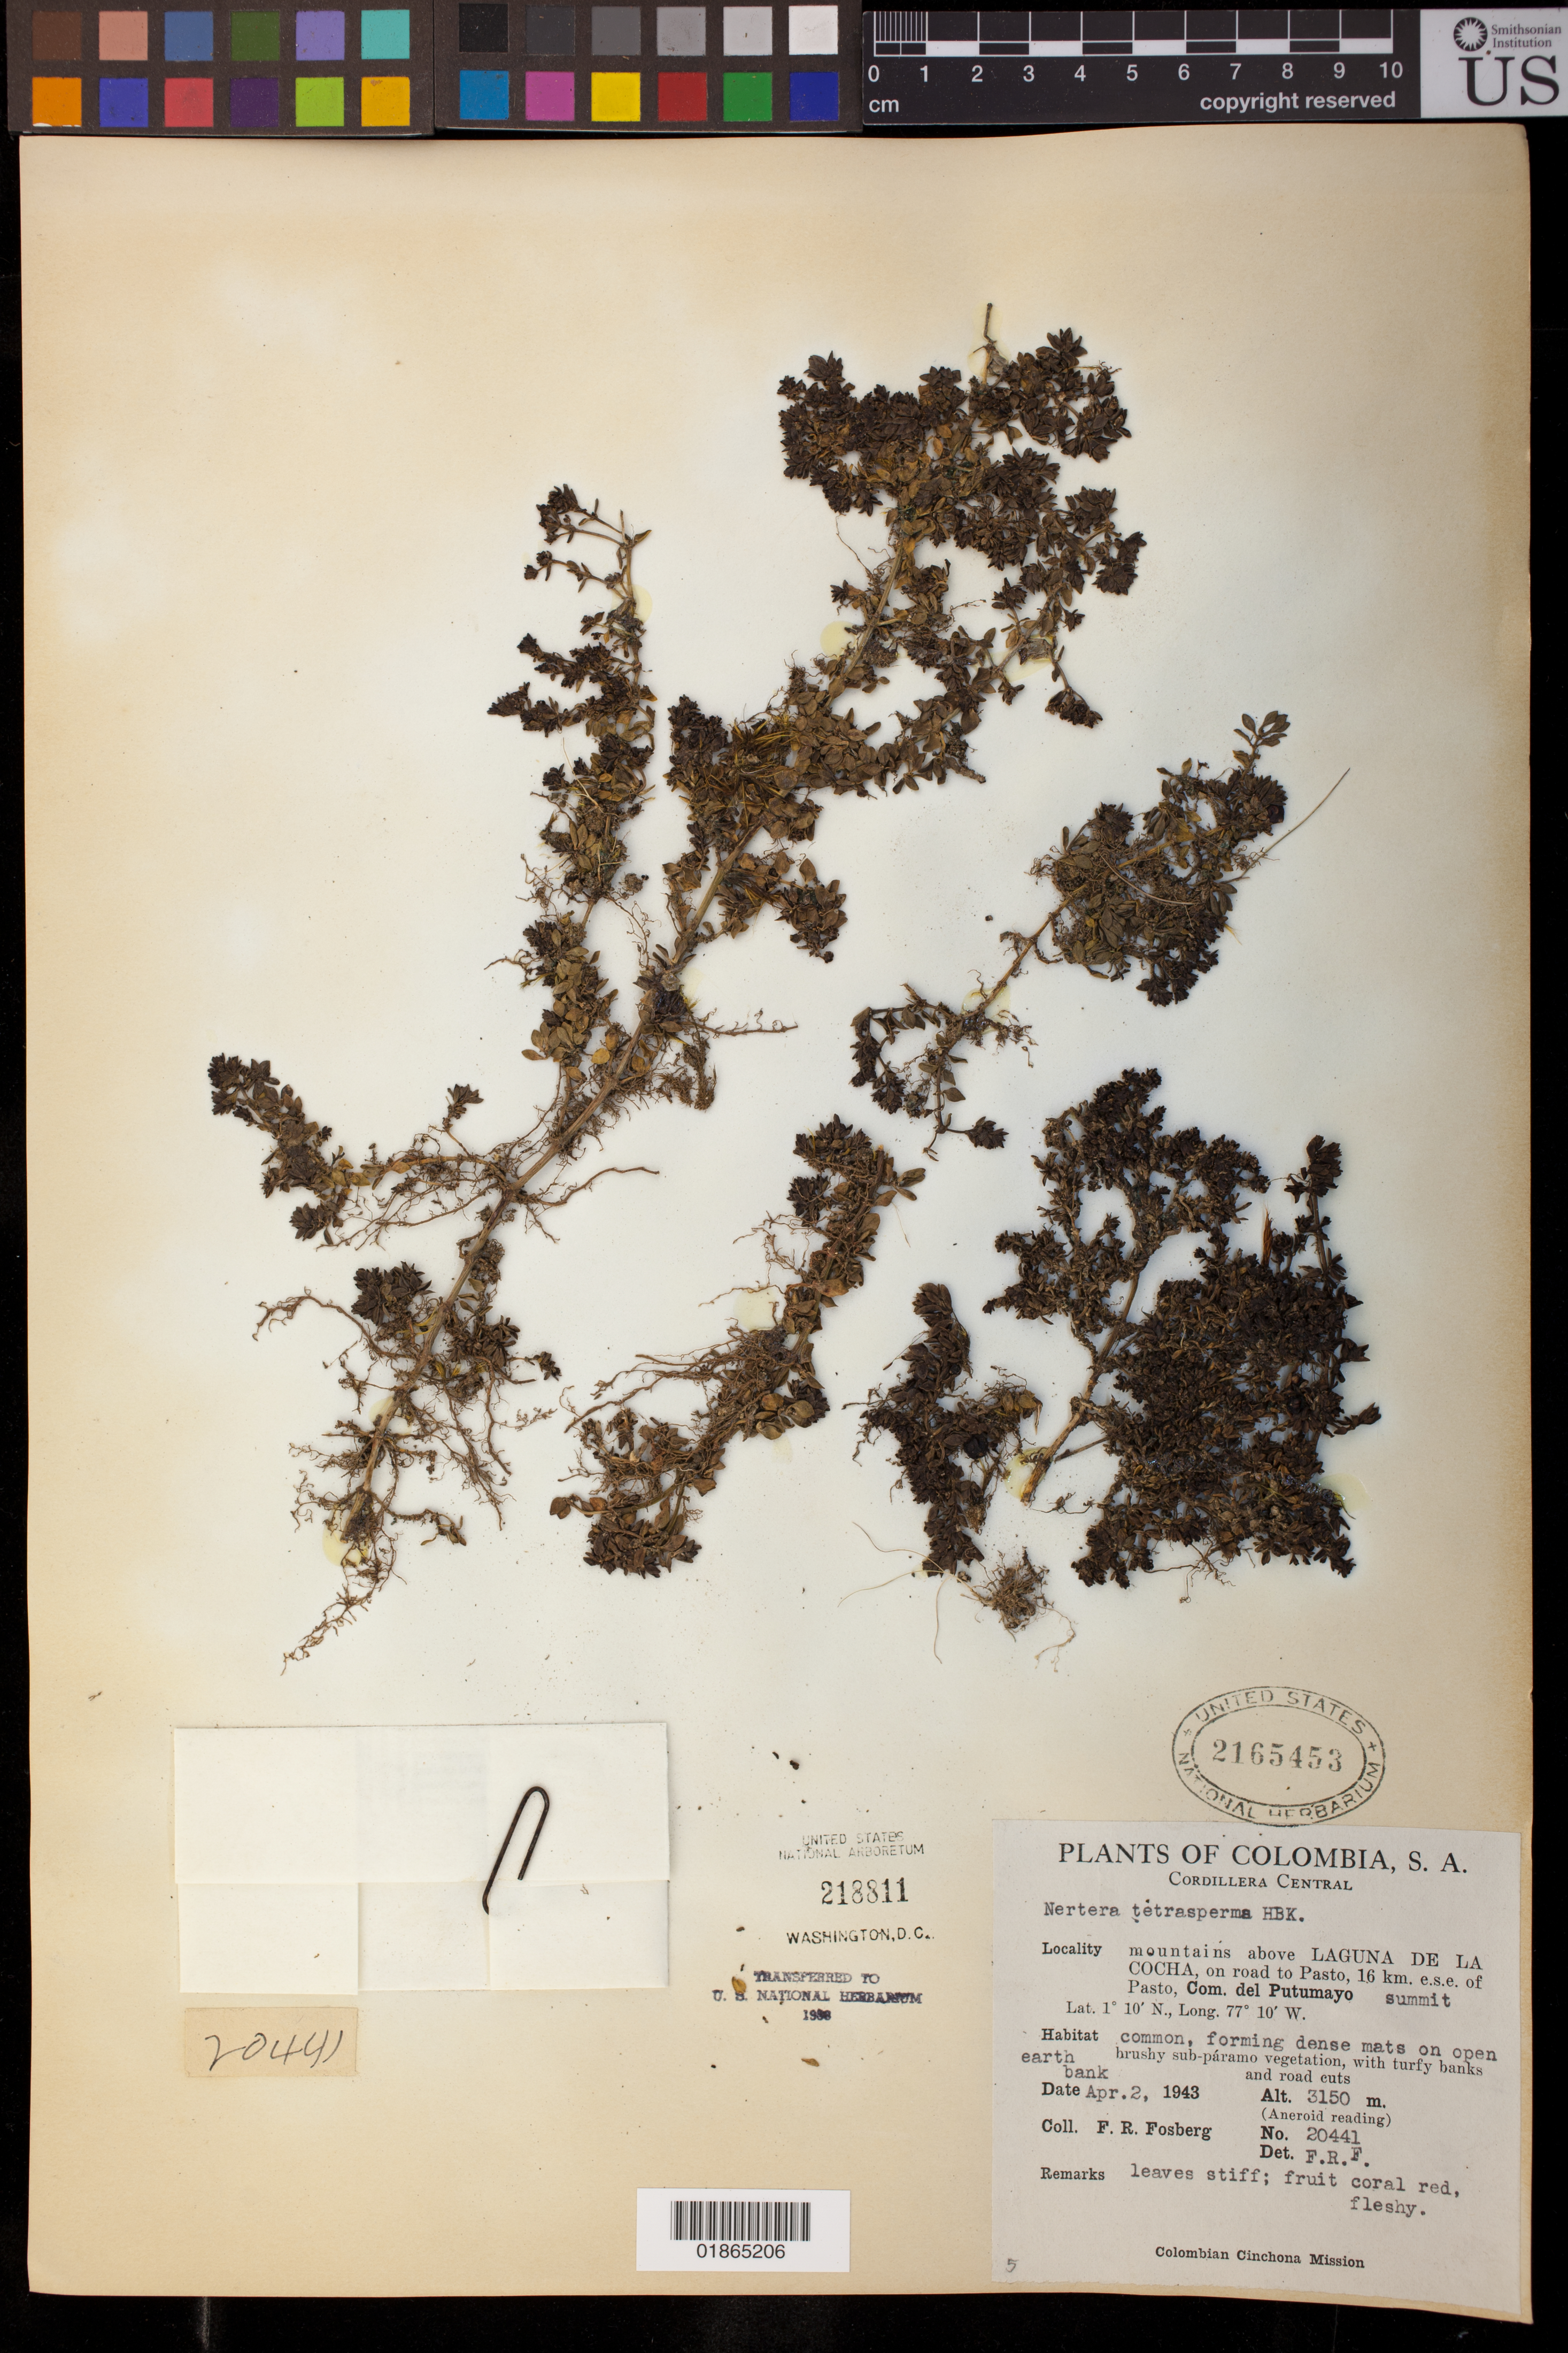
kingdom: Plantae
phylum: Tracheophyta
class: Magnoliopsida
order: Gentianales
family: Rubiaceae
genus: Nertera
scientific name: Nertera tetrasperma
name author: Kunth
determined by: Fosberg, F. R.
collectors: F. R. Fosberg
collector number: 20441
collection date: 1943-04-02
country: Colombia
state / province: Putumayo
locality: Cordillera Central. Mountains above Laguna De La Cocha, on road to Pasto, 16 km. e.s.e of Pasto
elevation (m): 3150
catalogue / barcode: US 2165453